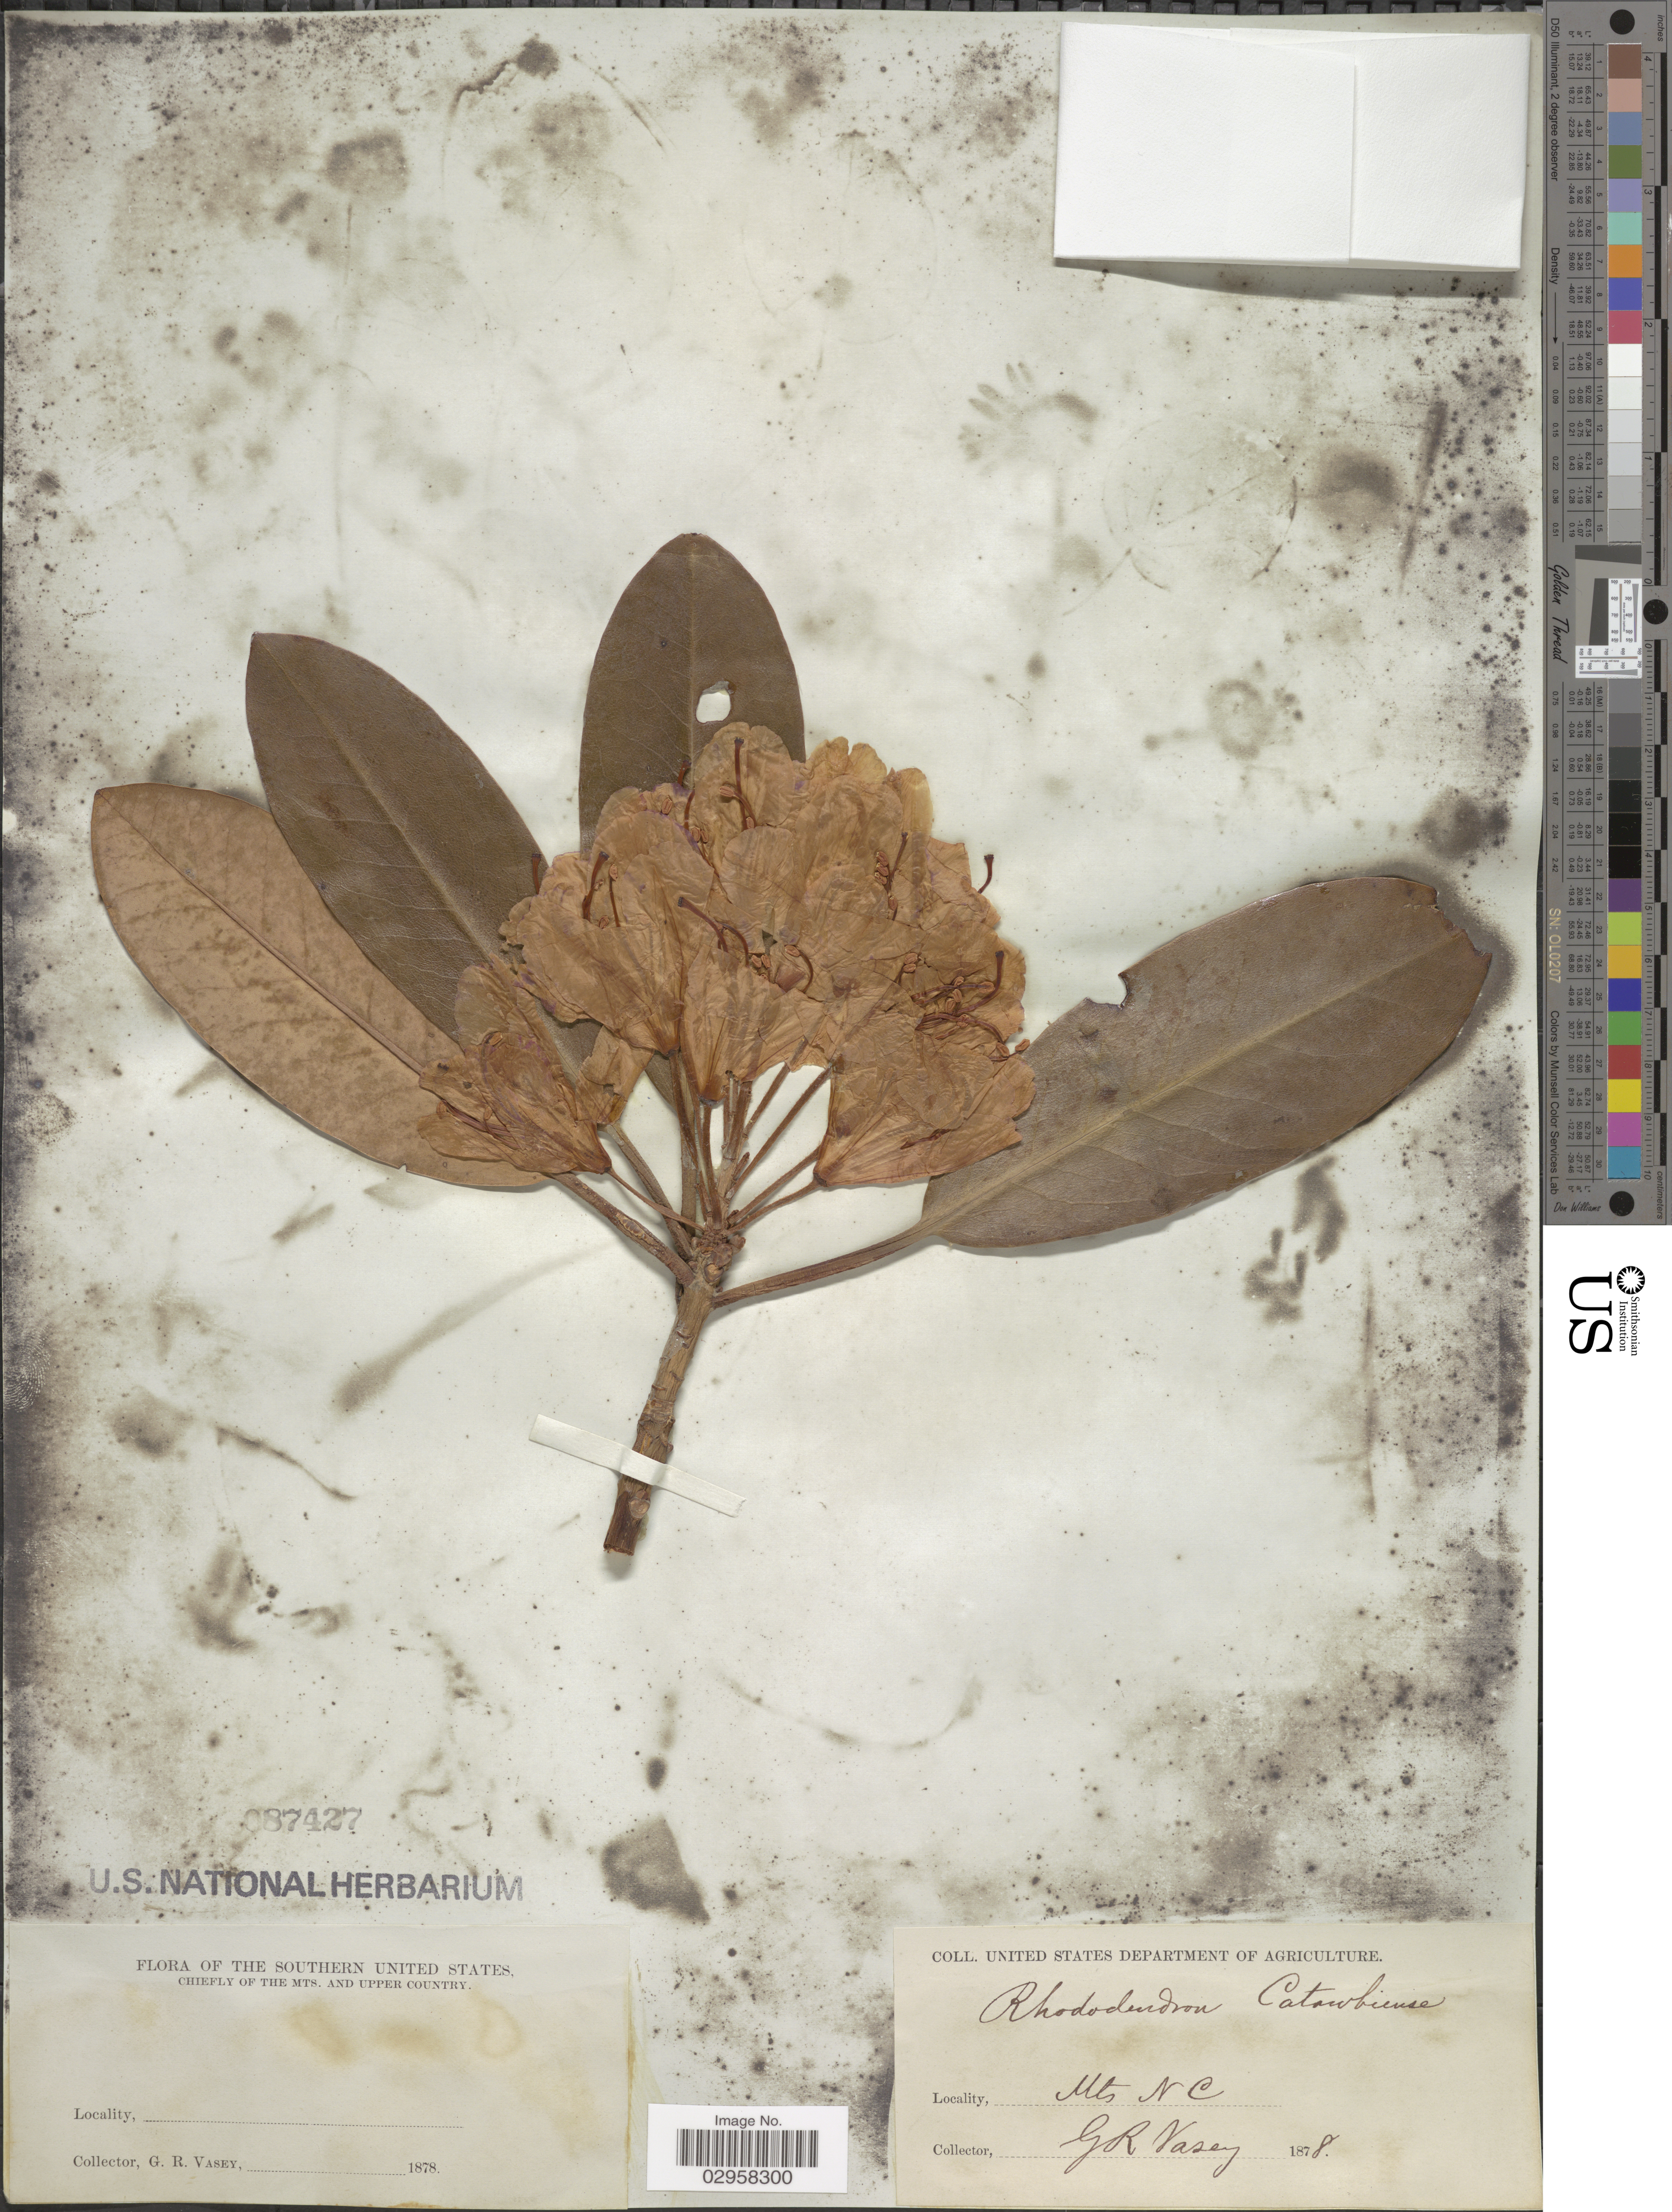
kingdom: Plantae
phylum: Tracheophyta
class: Magnoliopsida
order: Ericales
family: Ericaceae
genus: Rhododendron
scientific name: Rhododendron catawbiense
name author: Michx.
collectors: G. R. Vasey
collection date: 1878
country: United States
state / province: North Carolina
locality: The Southern United States. Chiefly of the Mts. and Upper Country. Mts N C.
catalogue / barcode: US 87427